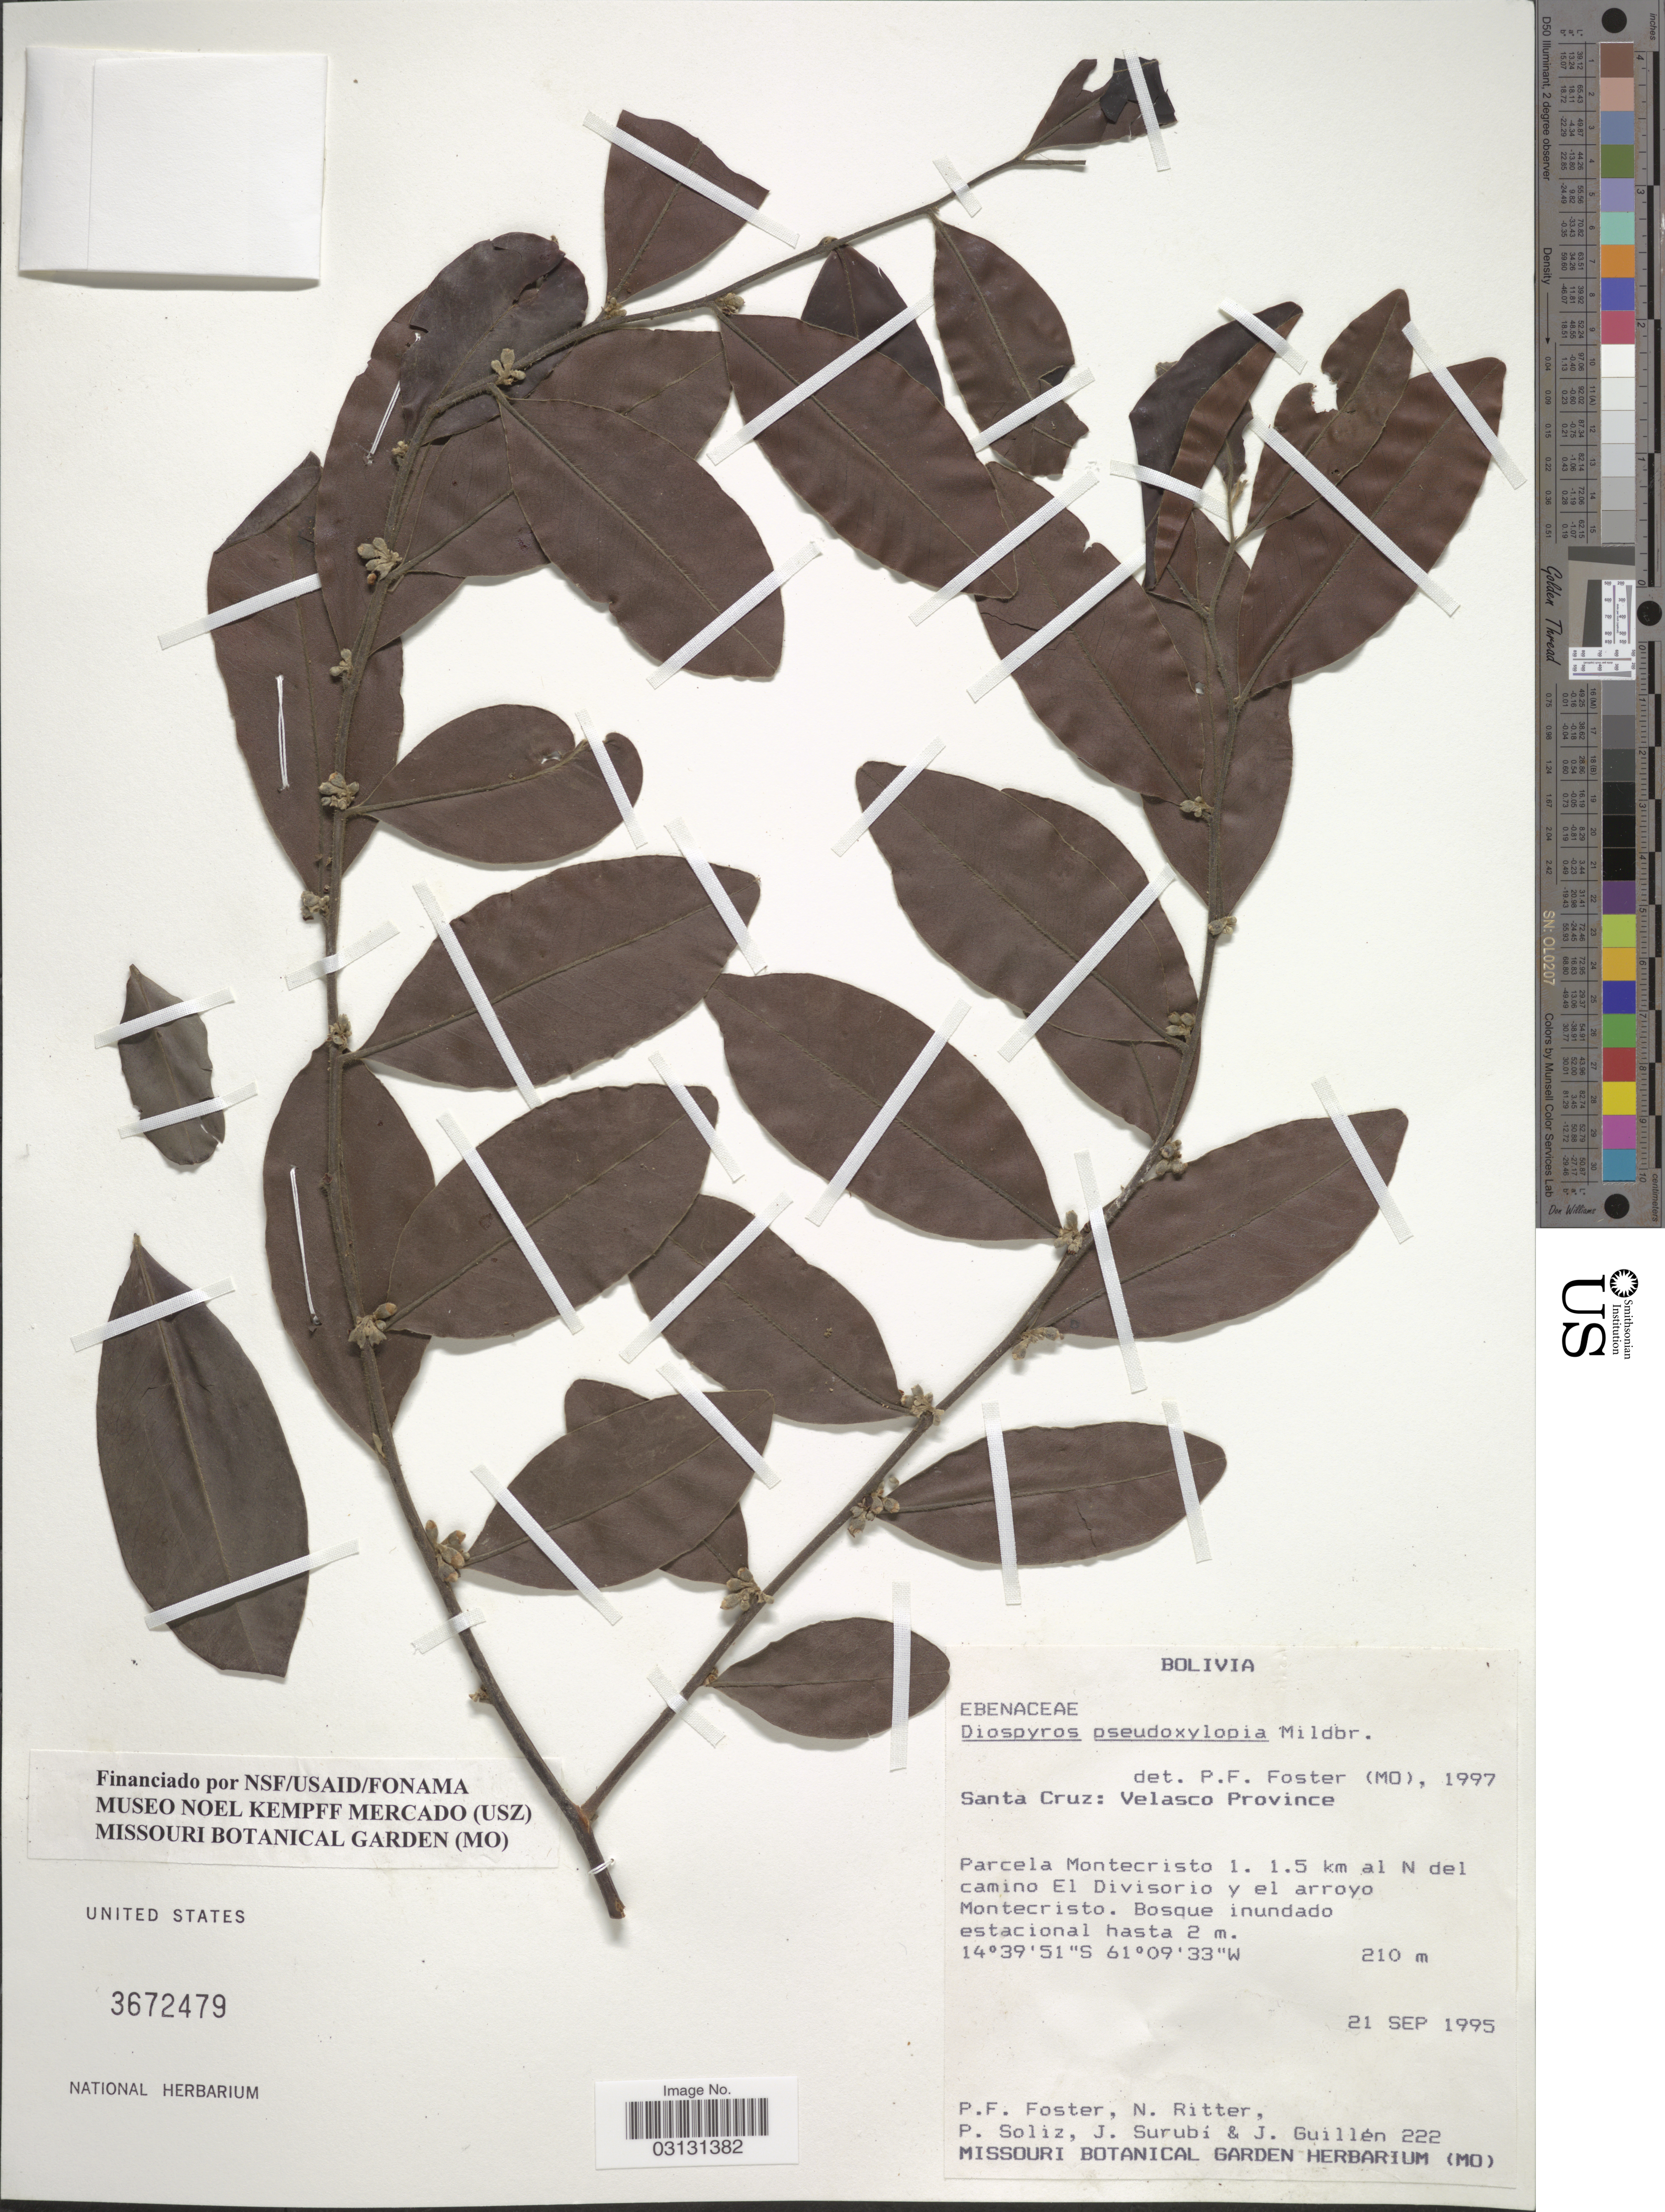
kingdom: Plantae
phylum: Tracheophyta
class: Magnoliopsida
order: Ericales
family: Ebenaceae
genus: Diospyros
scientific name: Diospyros pseudoxylopia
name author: Mildbr.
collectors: P. Foster, N. Ritter, P. Soliz, J. Surubí & J. Guillén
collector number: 222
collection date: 1995-09-21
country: Bolivia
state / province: Santa Cruz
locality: Velasco Province. Parcela Montecristo 1. 1.5 km al N del camino El Divisorio y el arroyo Montecristo.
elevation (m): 210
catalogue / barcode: US 3672479